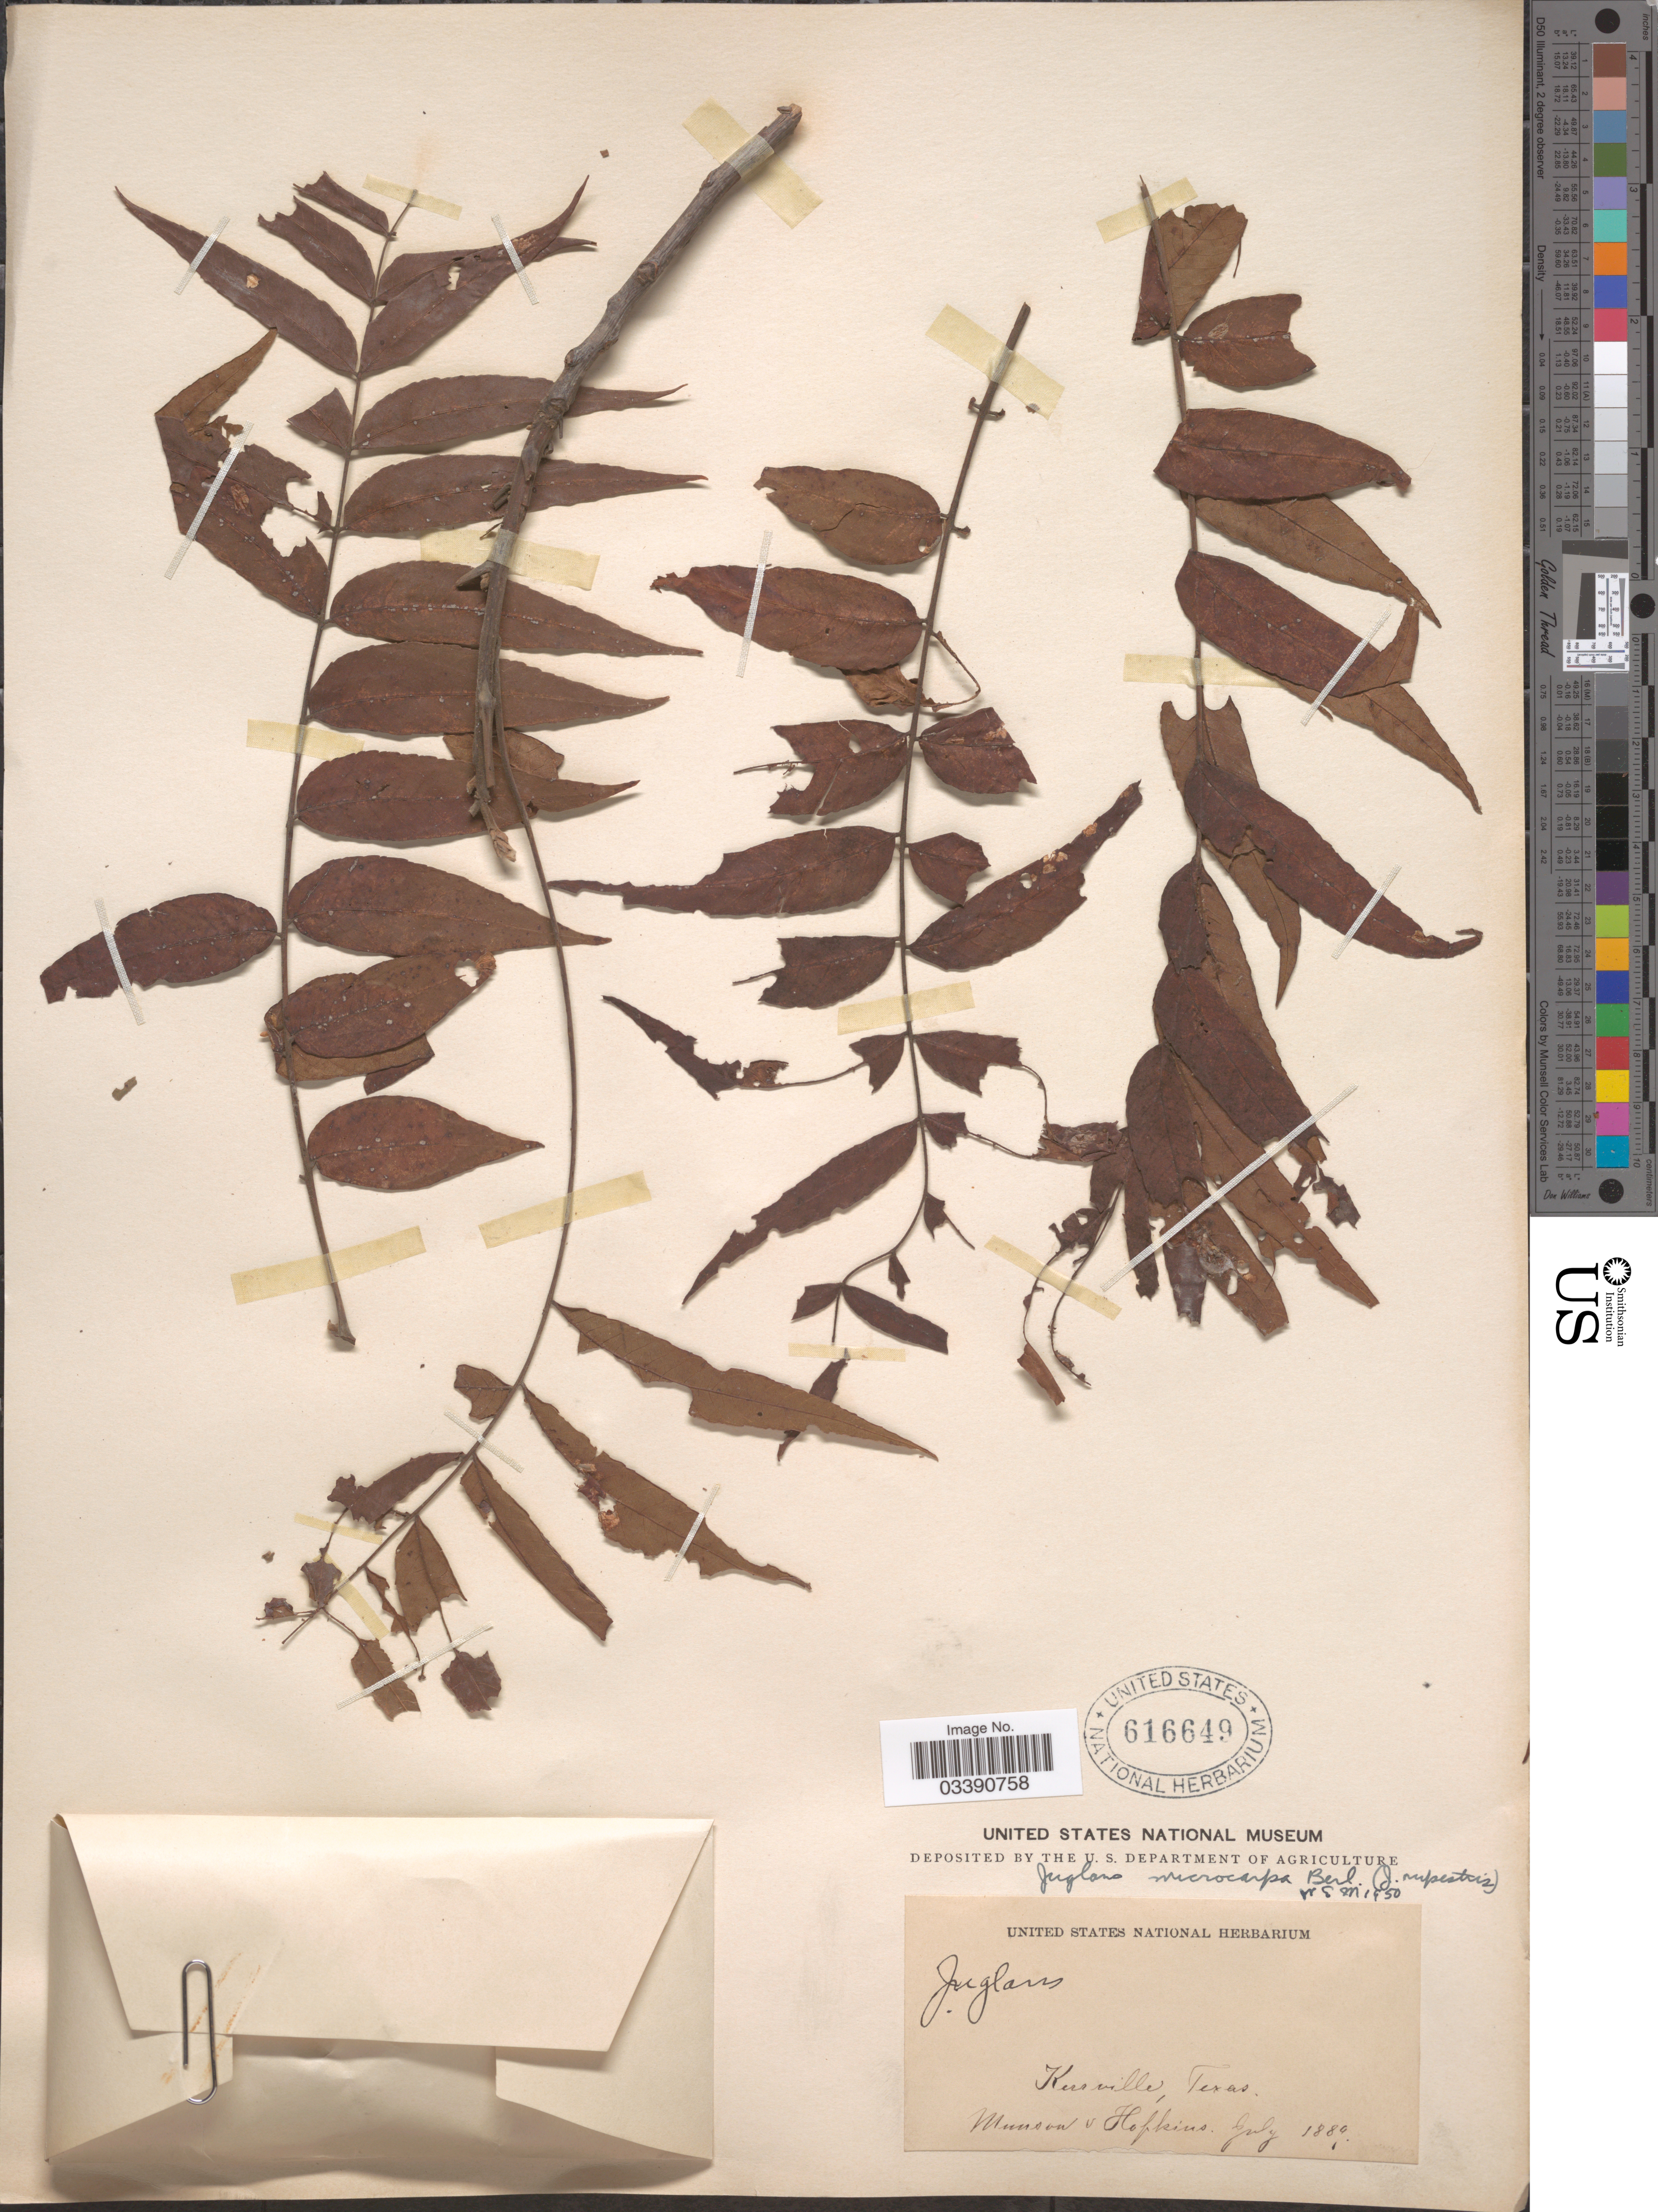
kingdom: Plantae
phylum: Tracheophyta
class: Magnoliopsida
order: Fagales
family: Juglandaceae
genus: Juglans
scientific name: Juglans microcarpa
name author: Berland. in Berland. & Chovell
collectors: -. Munson & -- Hopkins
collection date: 1889-07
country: United States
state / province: Texas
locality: Kerrville.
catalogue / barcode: US 616649